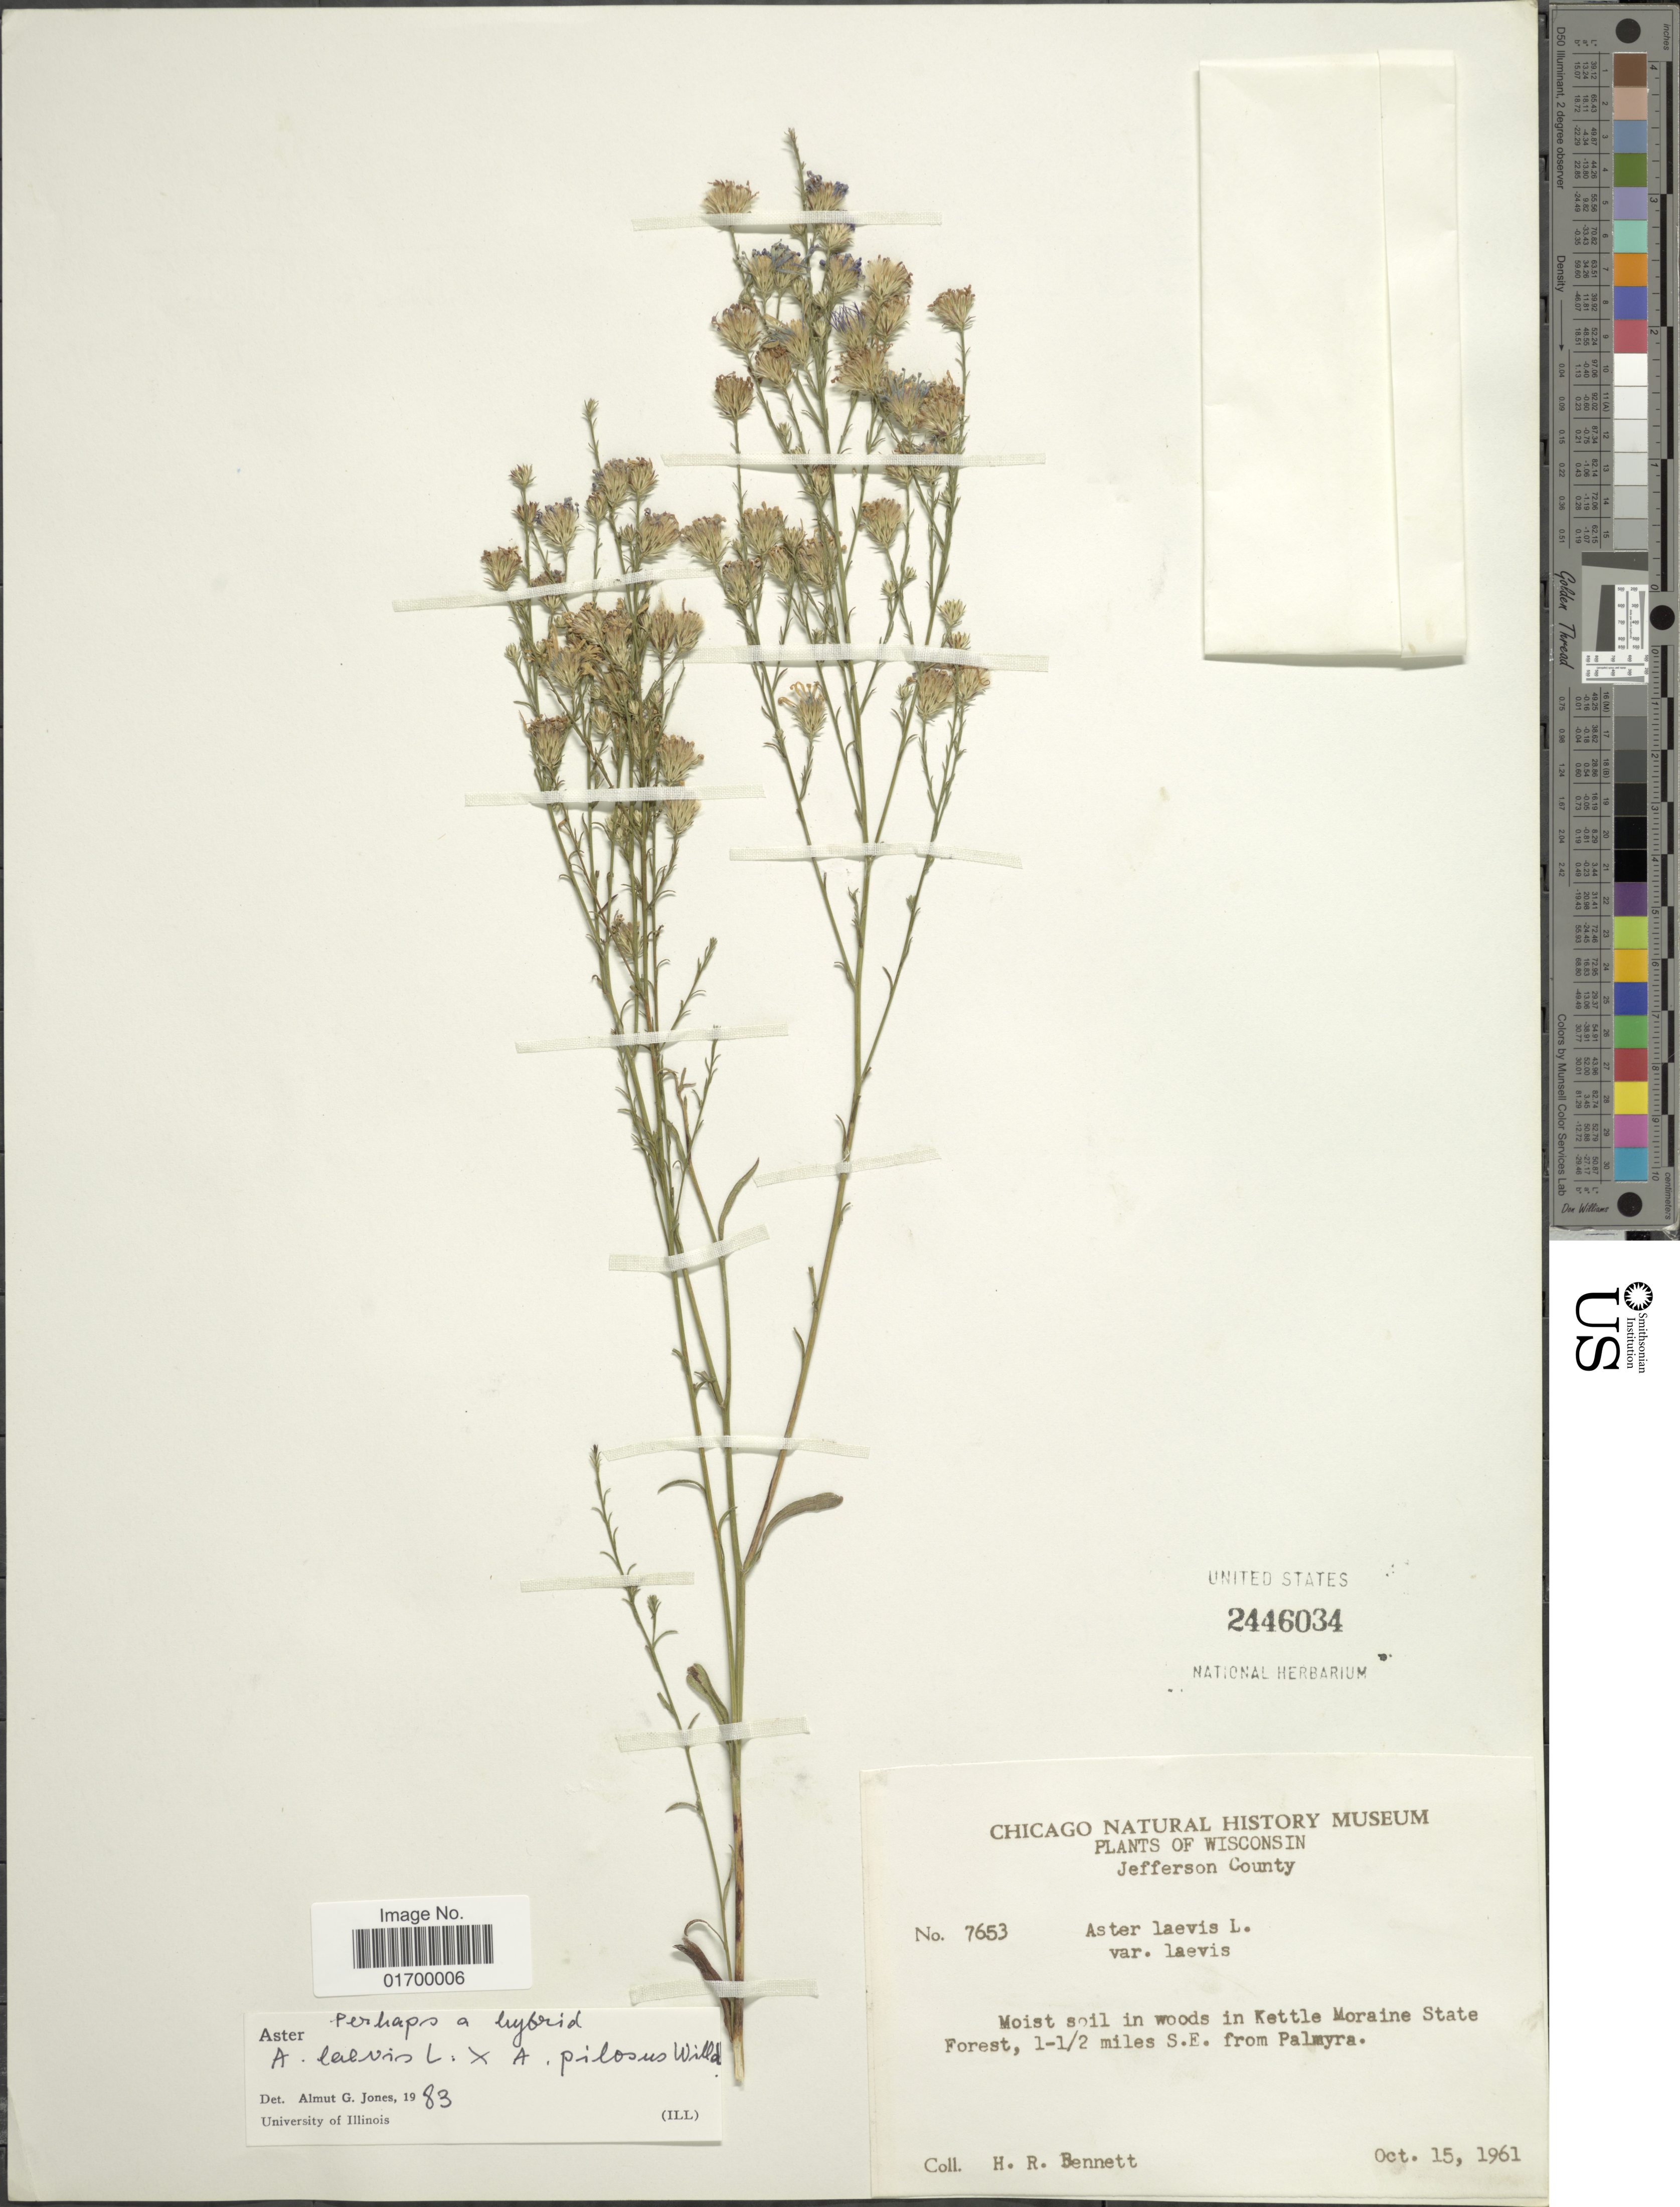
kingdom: Plantae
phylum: Tracheophyta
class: Magnoliopsida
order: Asterales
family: Asteraceae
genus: Symphyotrichum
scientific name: Symphyotrichum laeve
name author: (L.) Á. Löve & D. Löve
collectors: H. R. Bennett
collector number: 7653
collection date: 1961-10-15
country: United States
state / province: Wisconsin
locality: Jefferson County, Moist soil in woods in Kettle Moraine State Forest,1-½ miles S.E. from Palmyra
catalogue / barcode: US 2446034